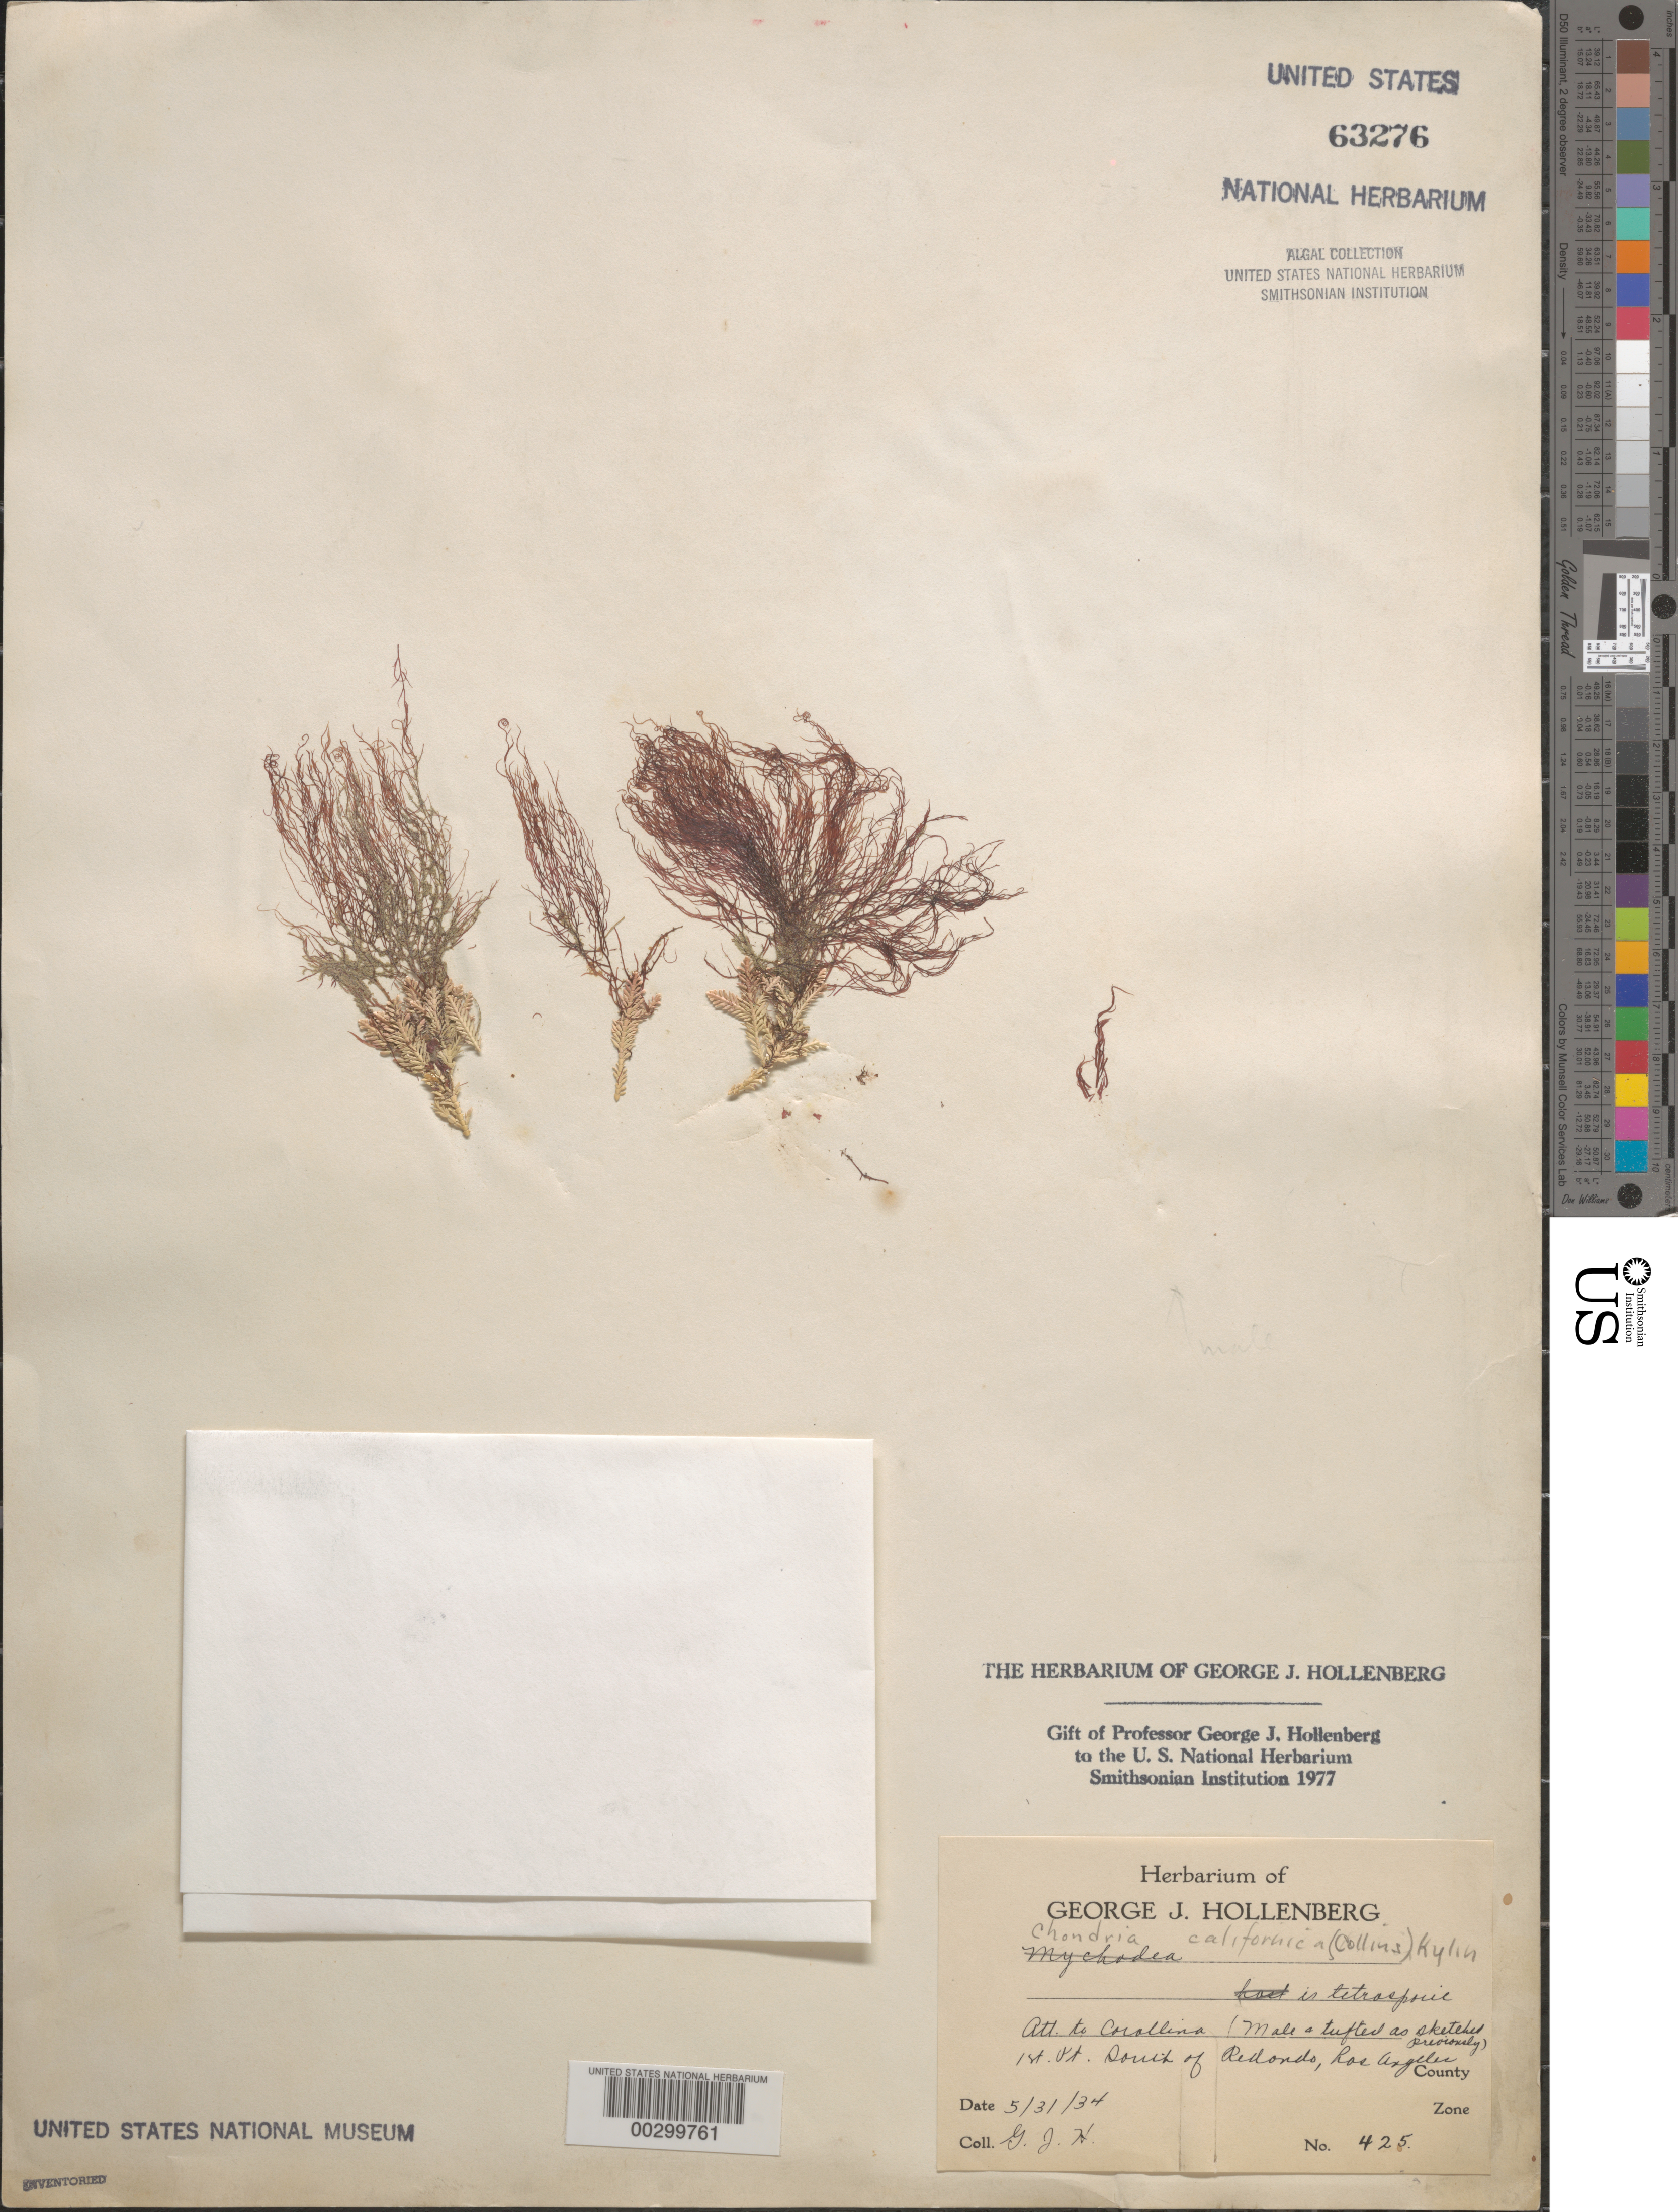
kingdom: Plantae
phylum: Rhodophyta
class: Florideophyceae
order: Ceramiales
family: Rhodomelaceae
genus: Chondria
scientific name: Chondria acrorhizophora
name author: Setch. & N.L. Gardner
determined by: Algae name updating Project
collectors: G. Hollenberg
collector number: GJH 425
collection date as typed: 31 May 1934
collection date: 1934-05-31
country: United States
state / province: California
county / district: Los Angeles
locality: First point south of Redondo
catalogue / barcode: US 63276